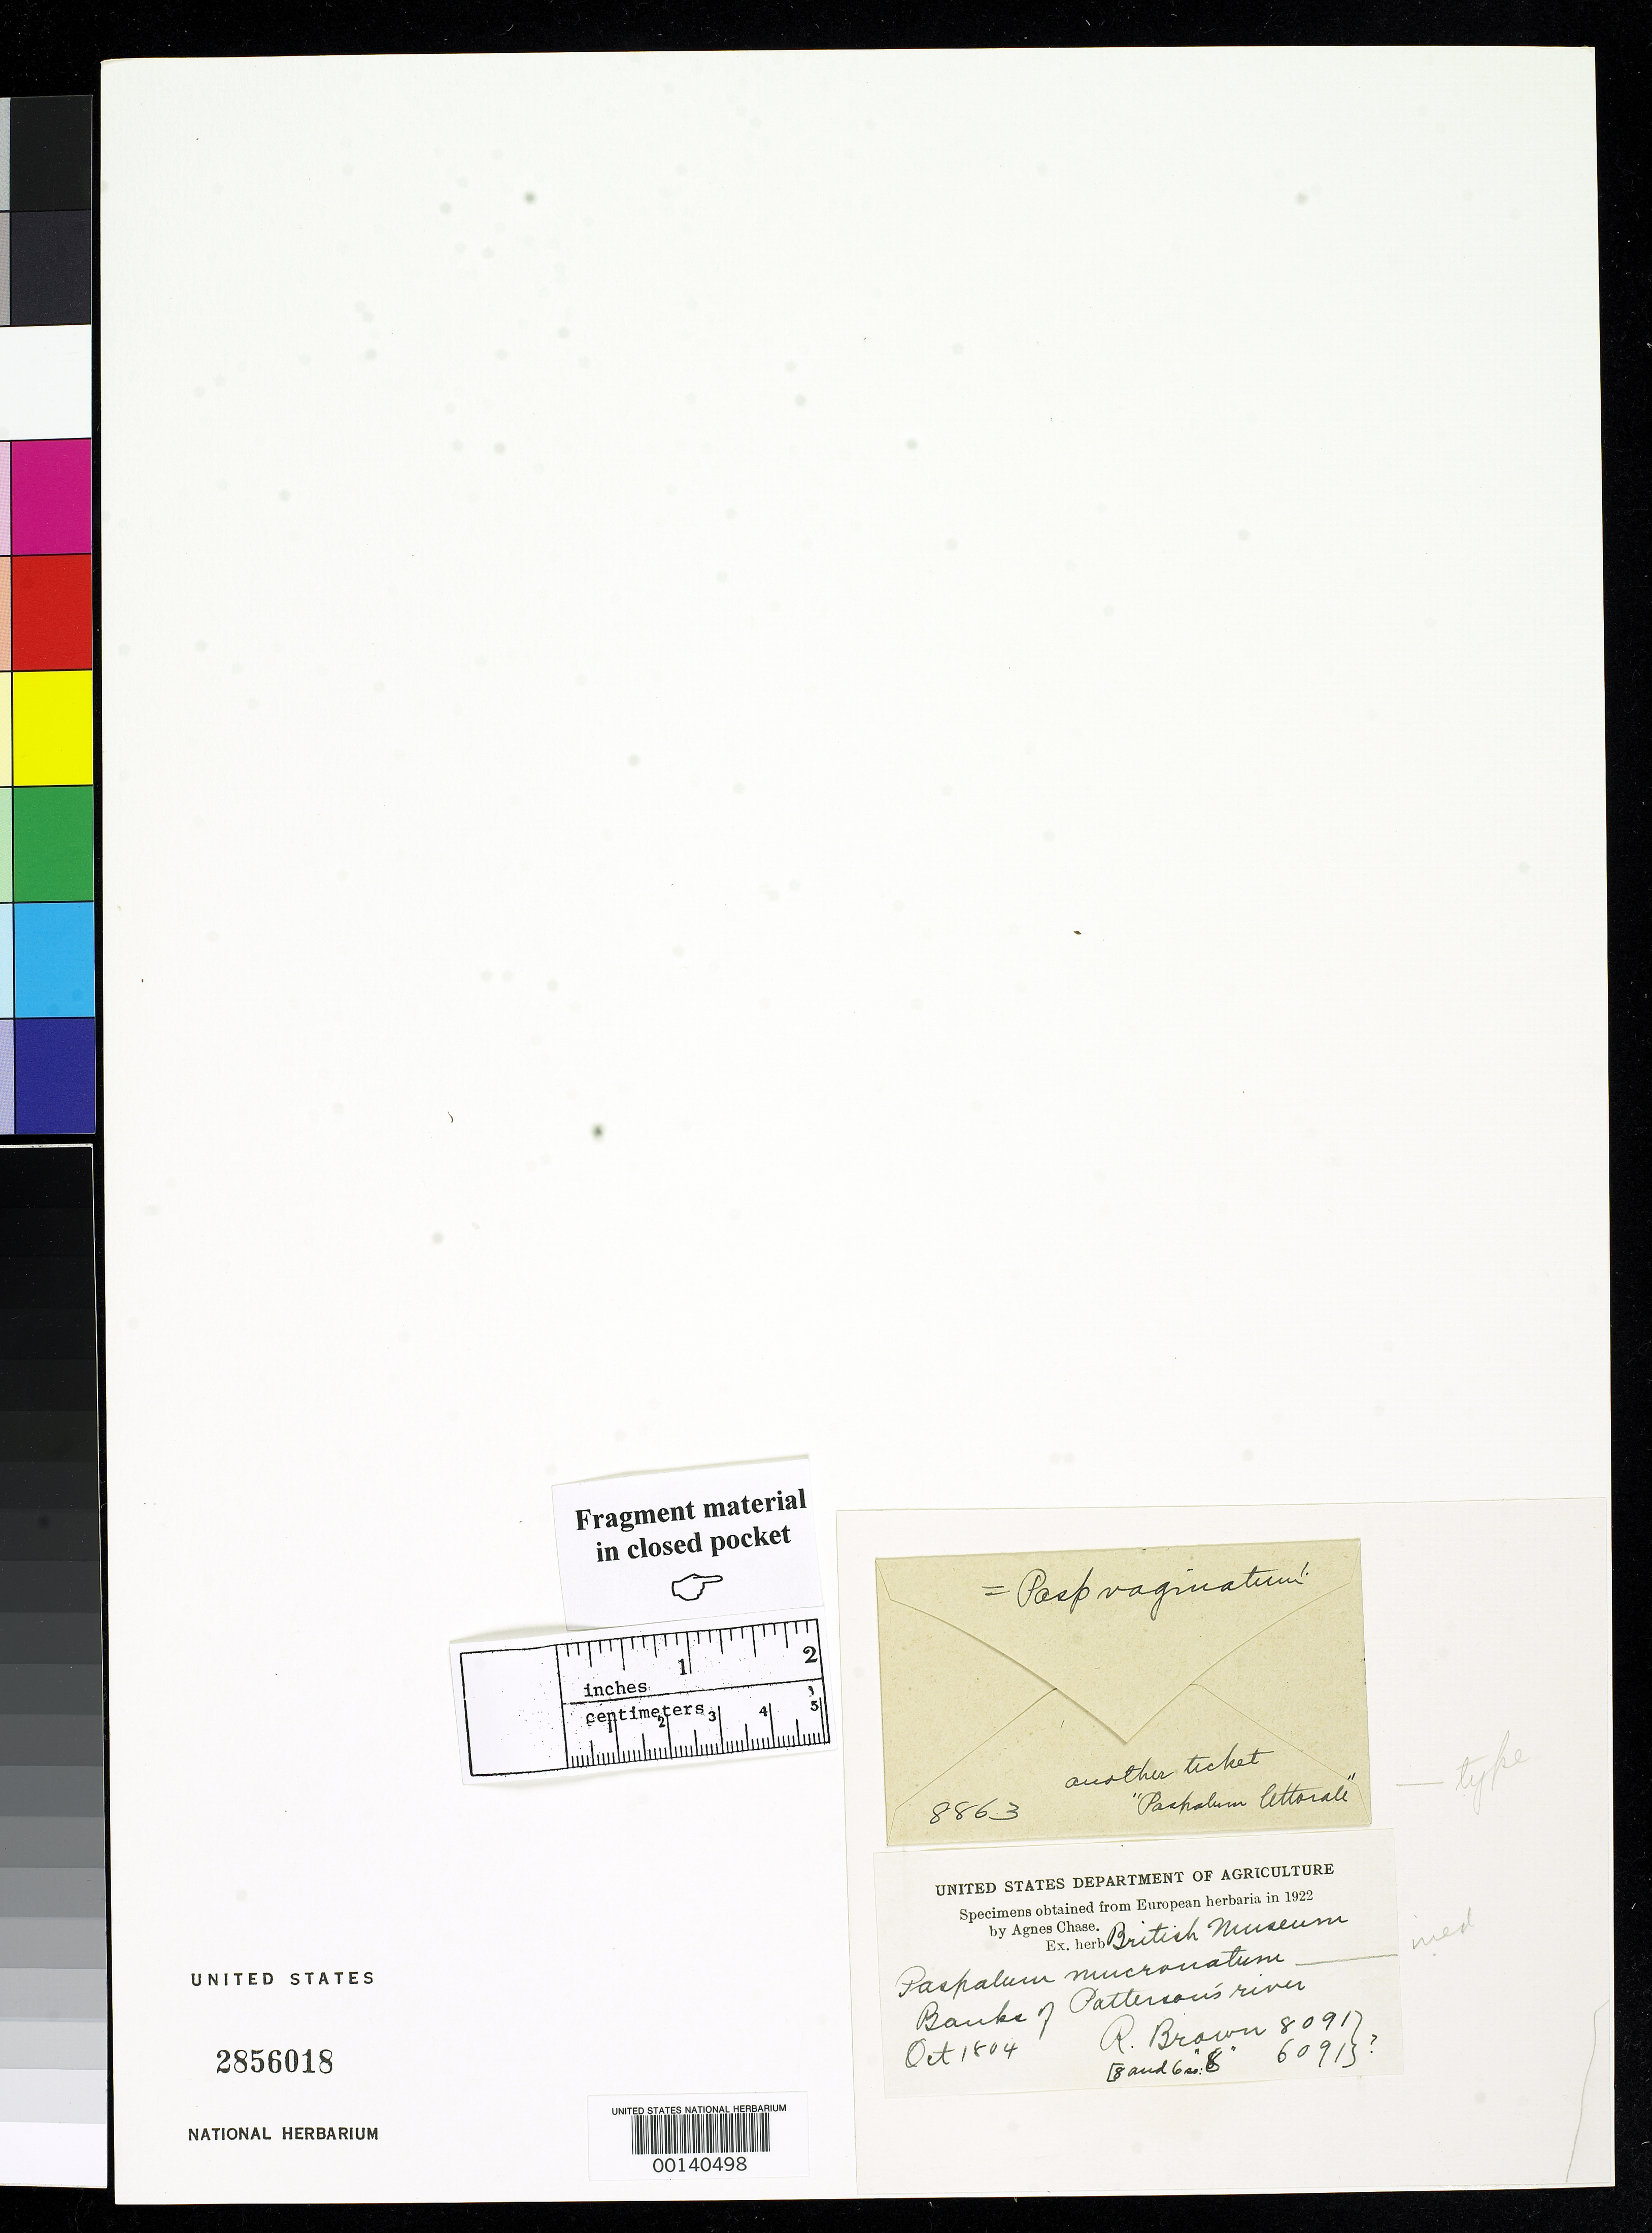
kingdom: Plantae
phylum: Tracheophyta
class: Liliopsida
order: Poales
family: Poaceae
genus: Paspalum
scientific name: Paspalum littorale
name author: R. Br.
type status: Type Fragment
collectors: W. T. Aiton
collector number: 8091 or 6091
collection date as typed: Oct 1804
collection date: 1804-10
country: Australia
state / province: New South Wales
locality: Port Jackson, Hunter's River and Coal River.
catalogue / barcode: US 2856018